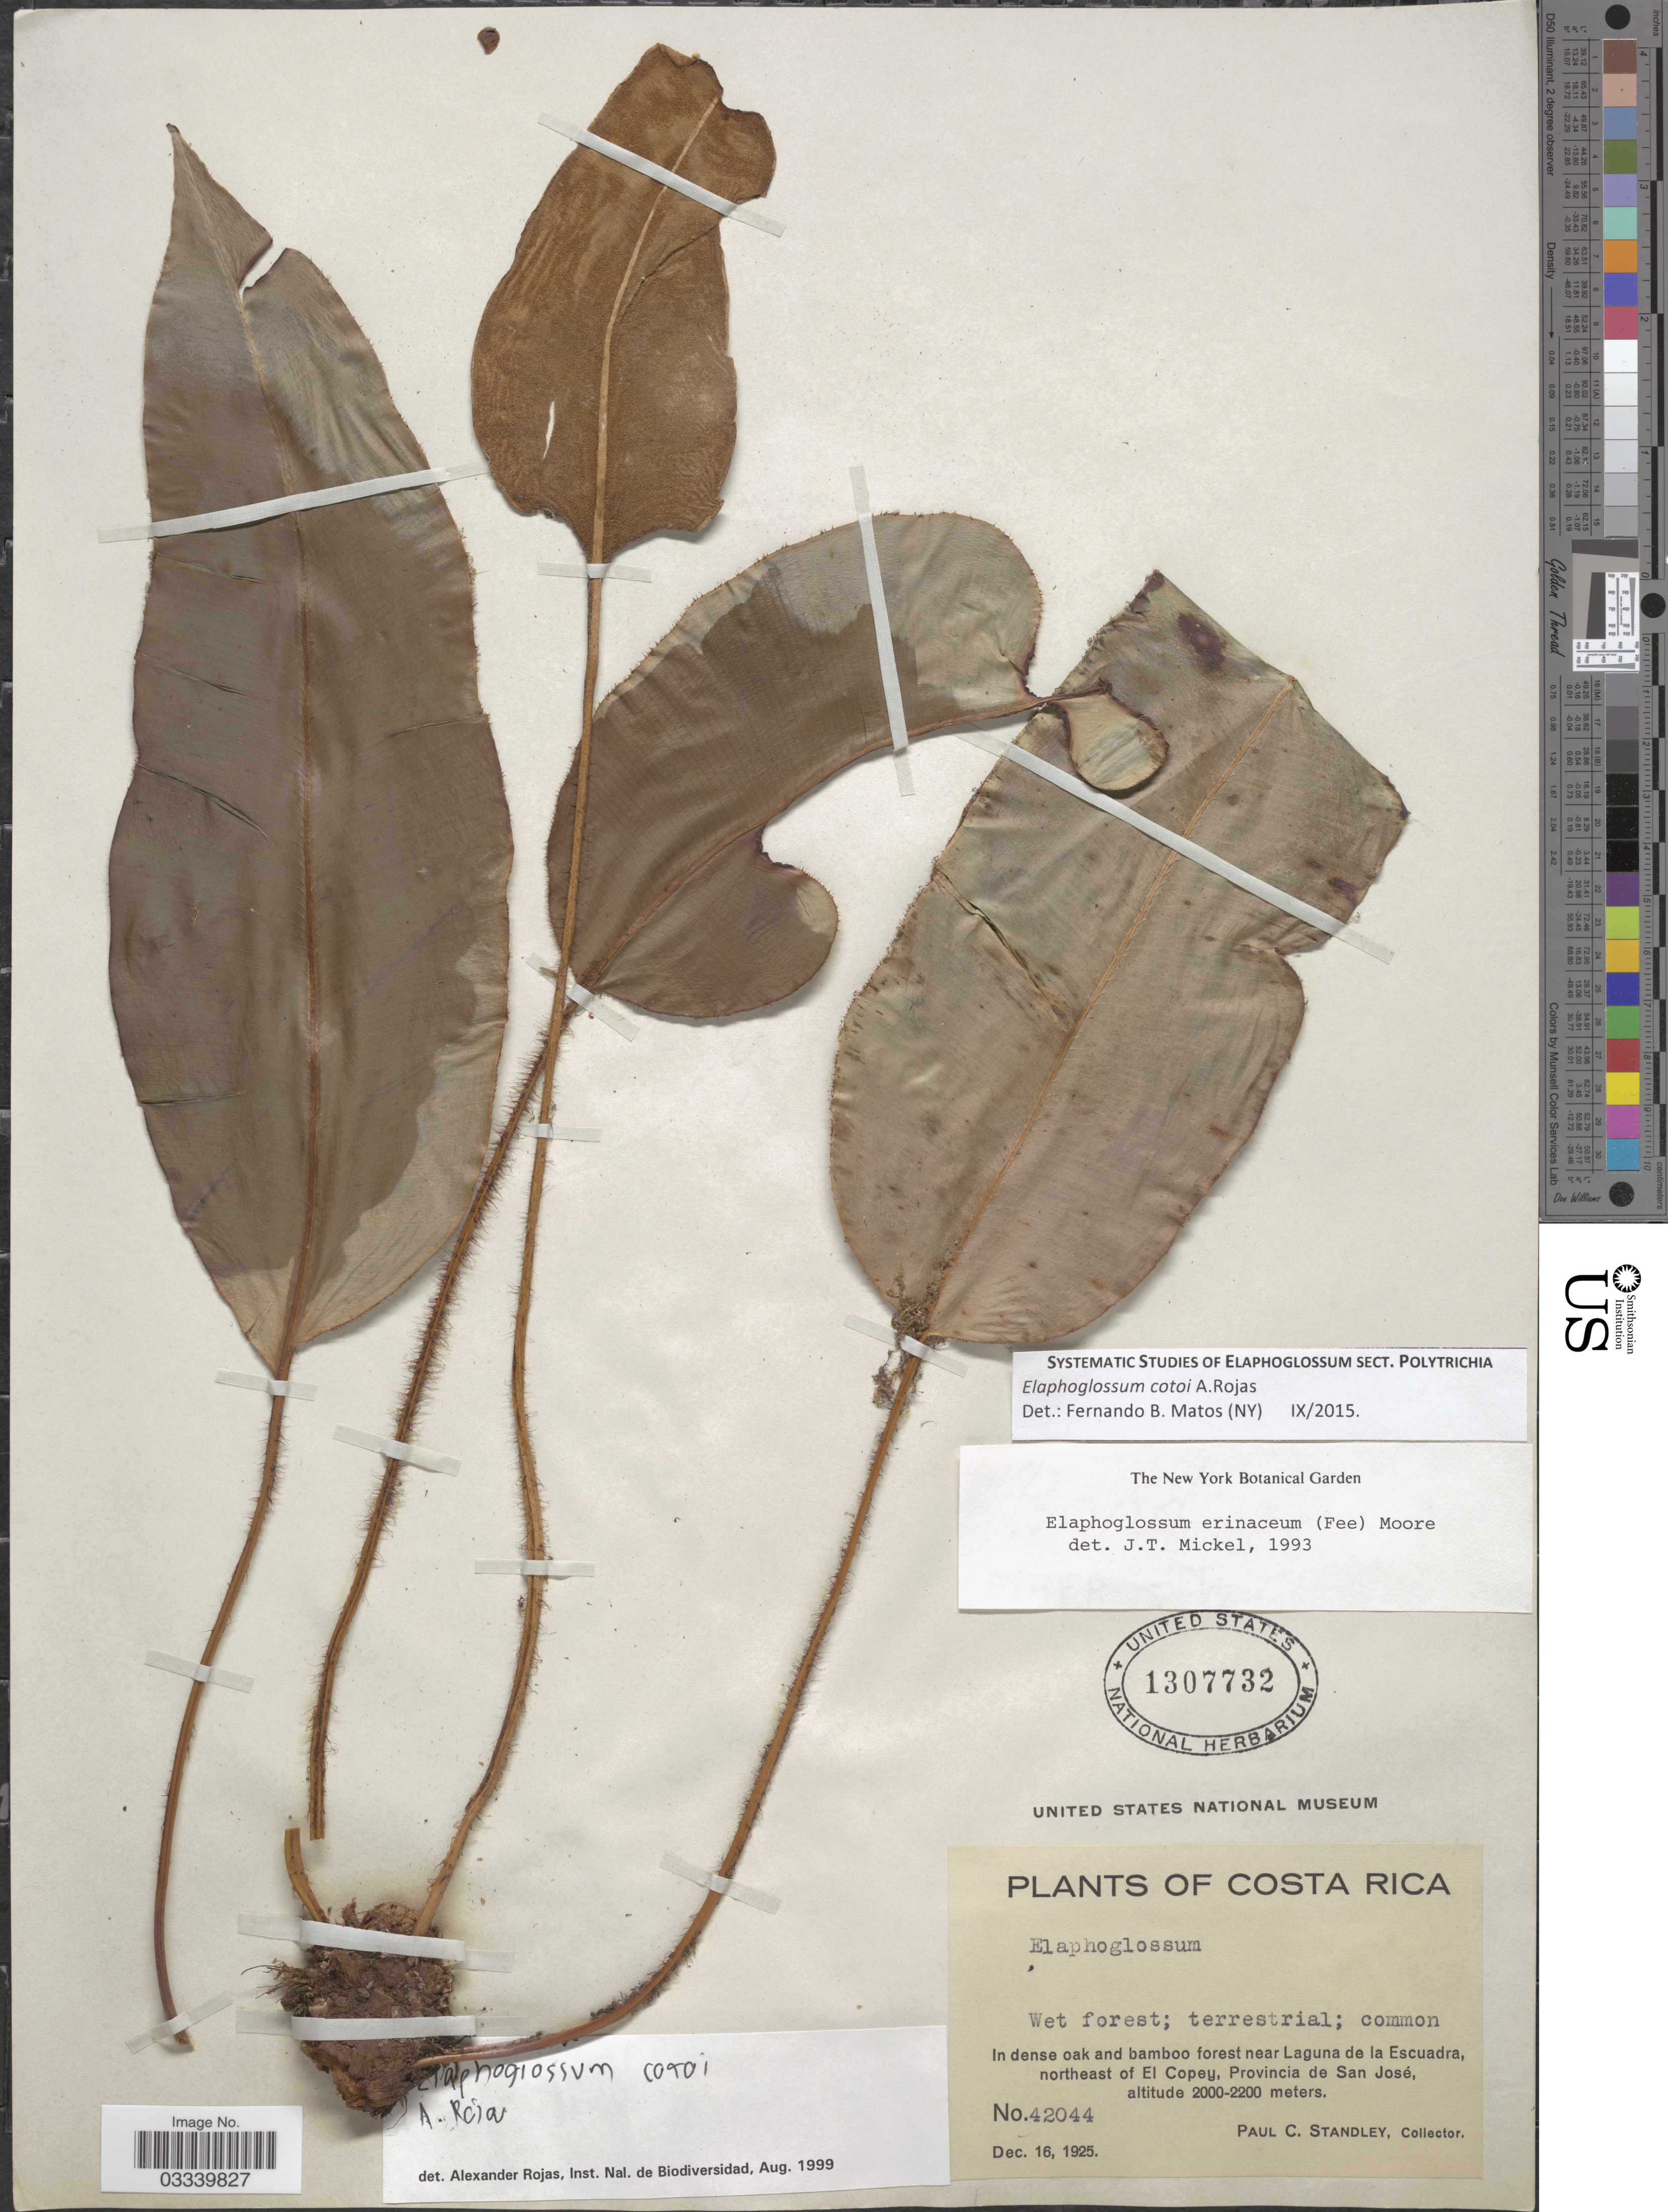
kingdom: Plantae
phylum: Tracheophyta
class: Polypodiopsida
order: Polypodiales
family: Dryopteridaceae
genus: Elaphoglossum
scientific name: Elaphoglossum cotoi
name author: A. Rojas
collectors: P. C. Standley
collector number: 42044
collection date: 1925-12-16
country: Costa Rica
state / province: San José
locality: In dense oak and bamboo forest near Laguna de la Escuadra, northeast of El Copey.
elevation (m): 2000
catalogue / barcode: US 1307732